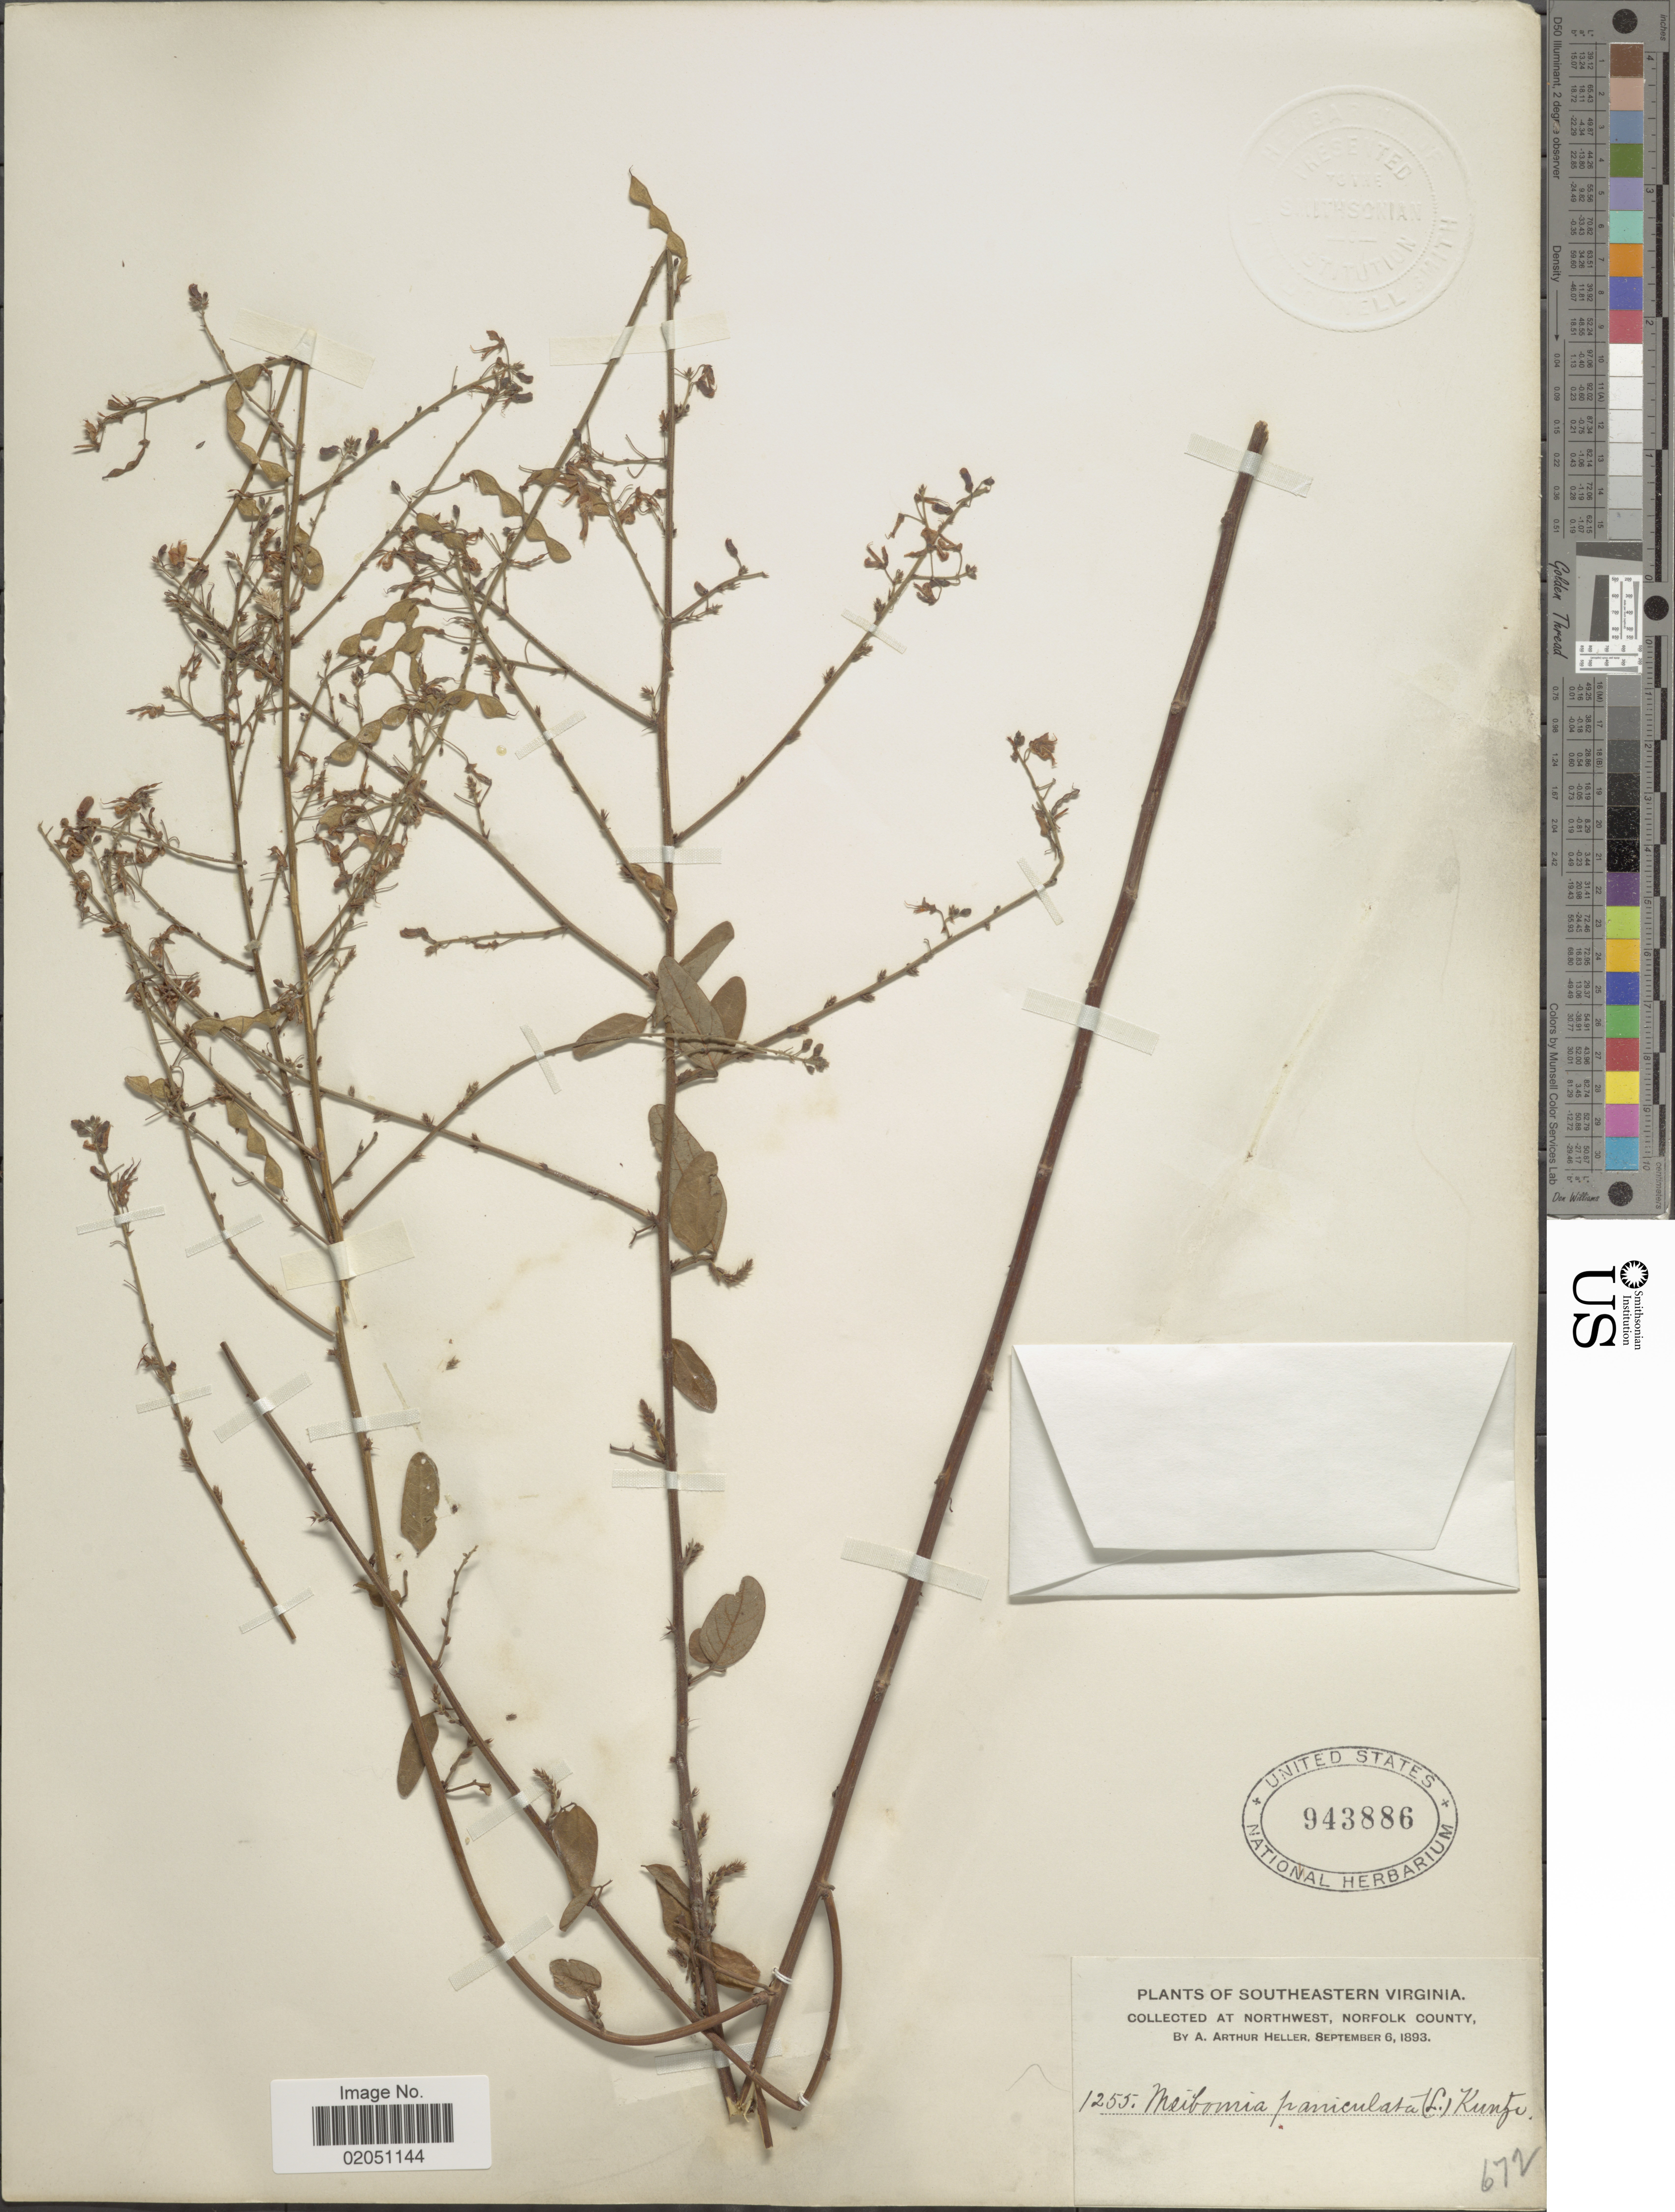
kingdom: Plantae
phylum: Tracheophyta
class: Magnoliopsida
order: Fabales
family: Fabaceae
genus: Desmodium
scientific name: Desmodium paniculatum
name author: (L.) DC.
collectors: A. A. Heller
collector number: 1255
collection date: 1893-09-06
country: United States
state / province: Virginia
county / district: City of Norfolk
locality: Southeastern Virginia, near Northwest, Norfolk County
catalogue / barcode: US 943886